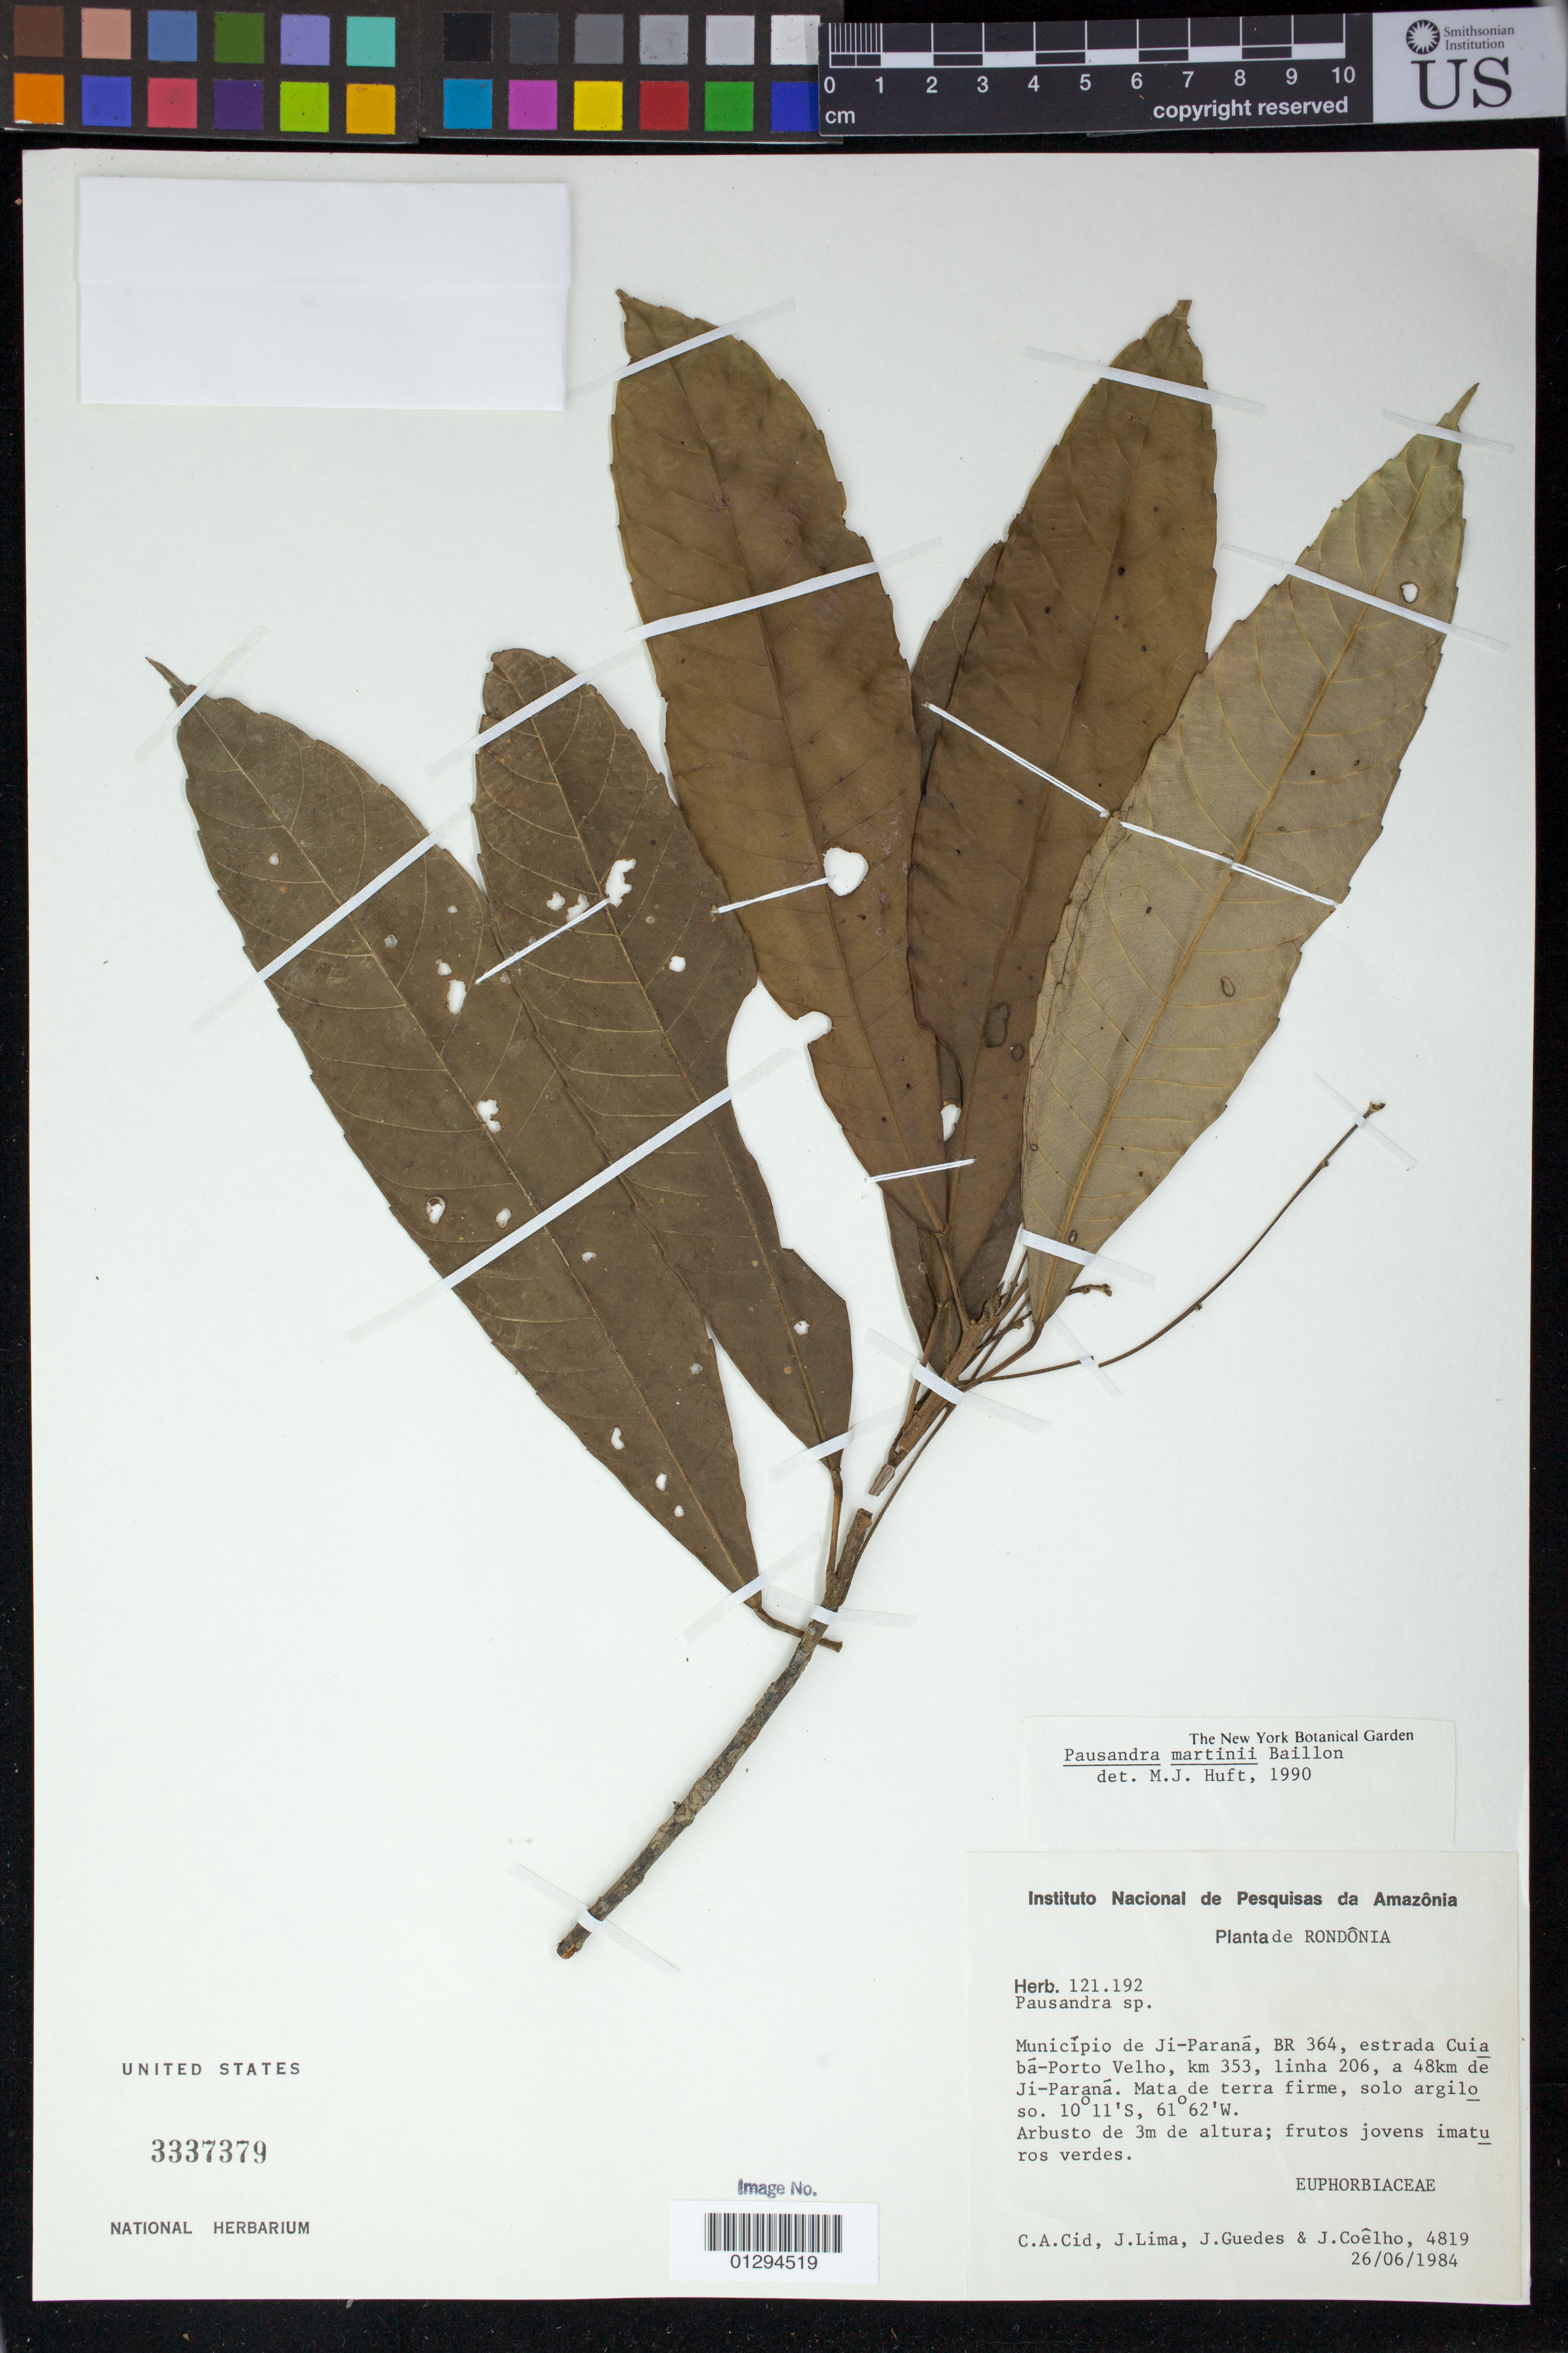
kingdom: Plantae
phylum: Tracheophyta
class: Magnoliopsida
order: Malpighiales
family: Euphorbiaceae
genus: Pausandra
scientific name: Pausandra martinii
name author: Baill.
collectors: C. A. Cid Ferreira, J. Lima, J. Guedes & J. Coêlho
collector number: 4819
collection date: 1984-06-26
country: Brazil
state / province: Rondônia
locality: Município de Ji-Parana, BR 364, estrada Cuiaba-Porto Velho, km 353, linha 206, a 48km de Ji-Paraná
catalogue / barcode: US 3337379